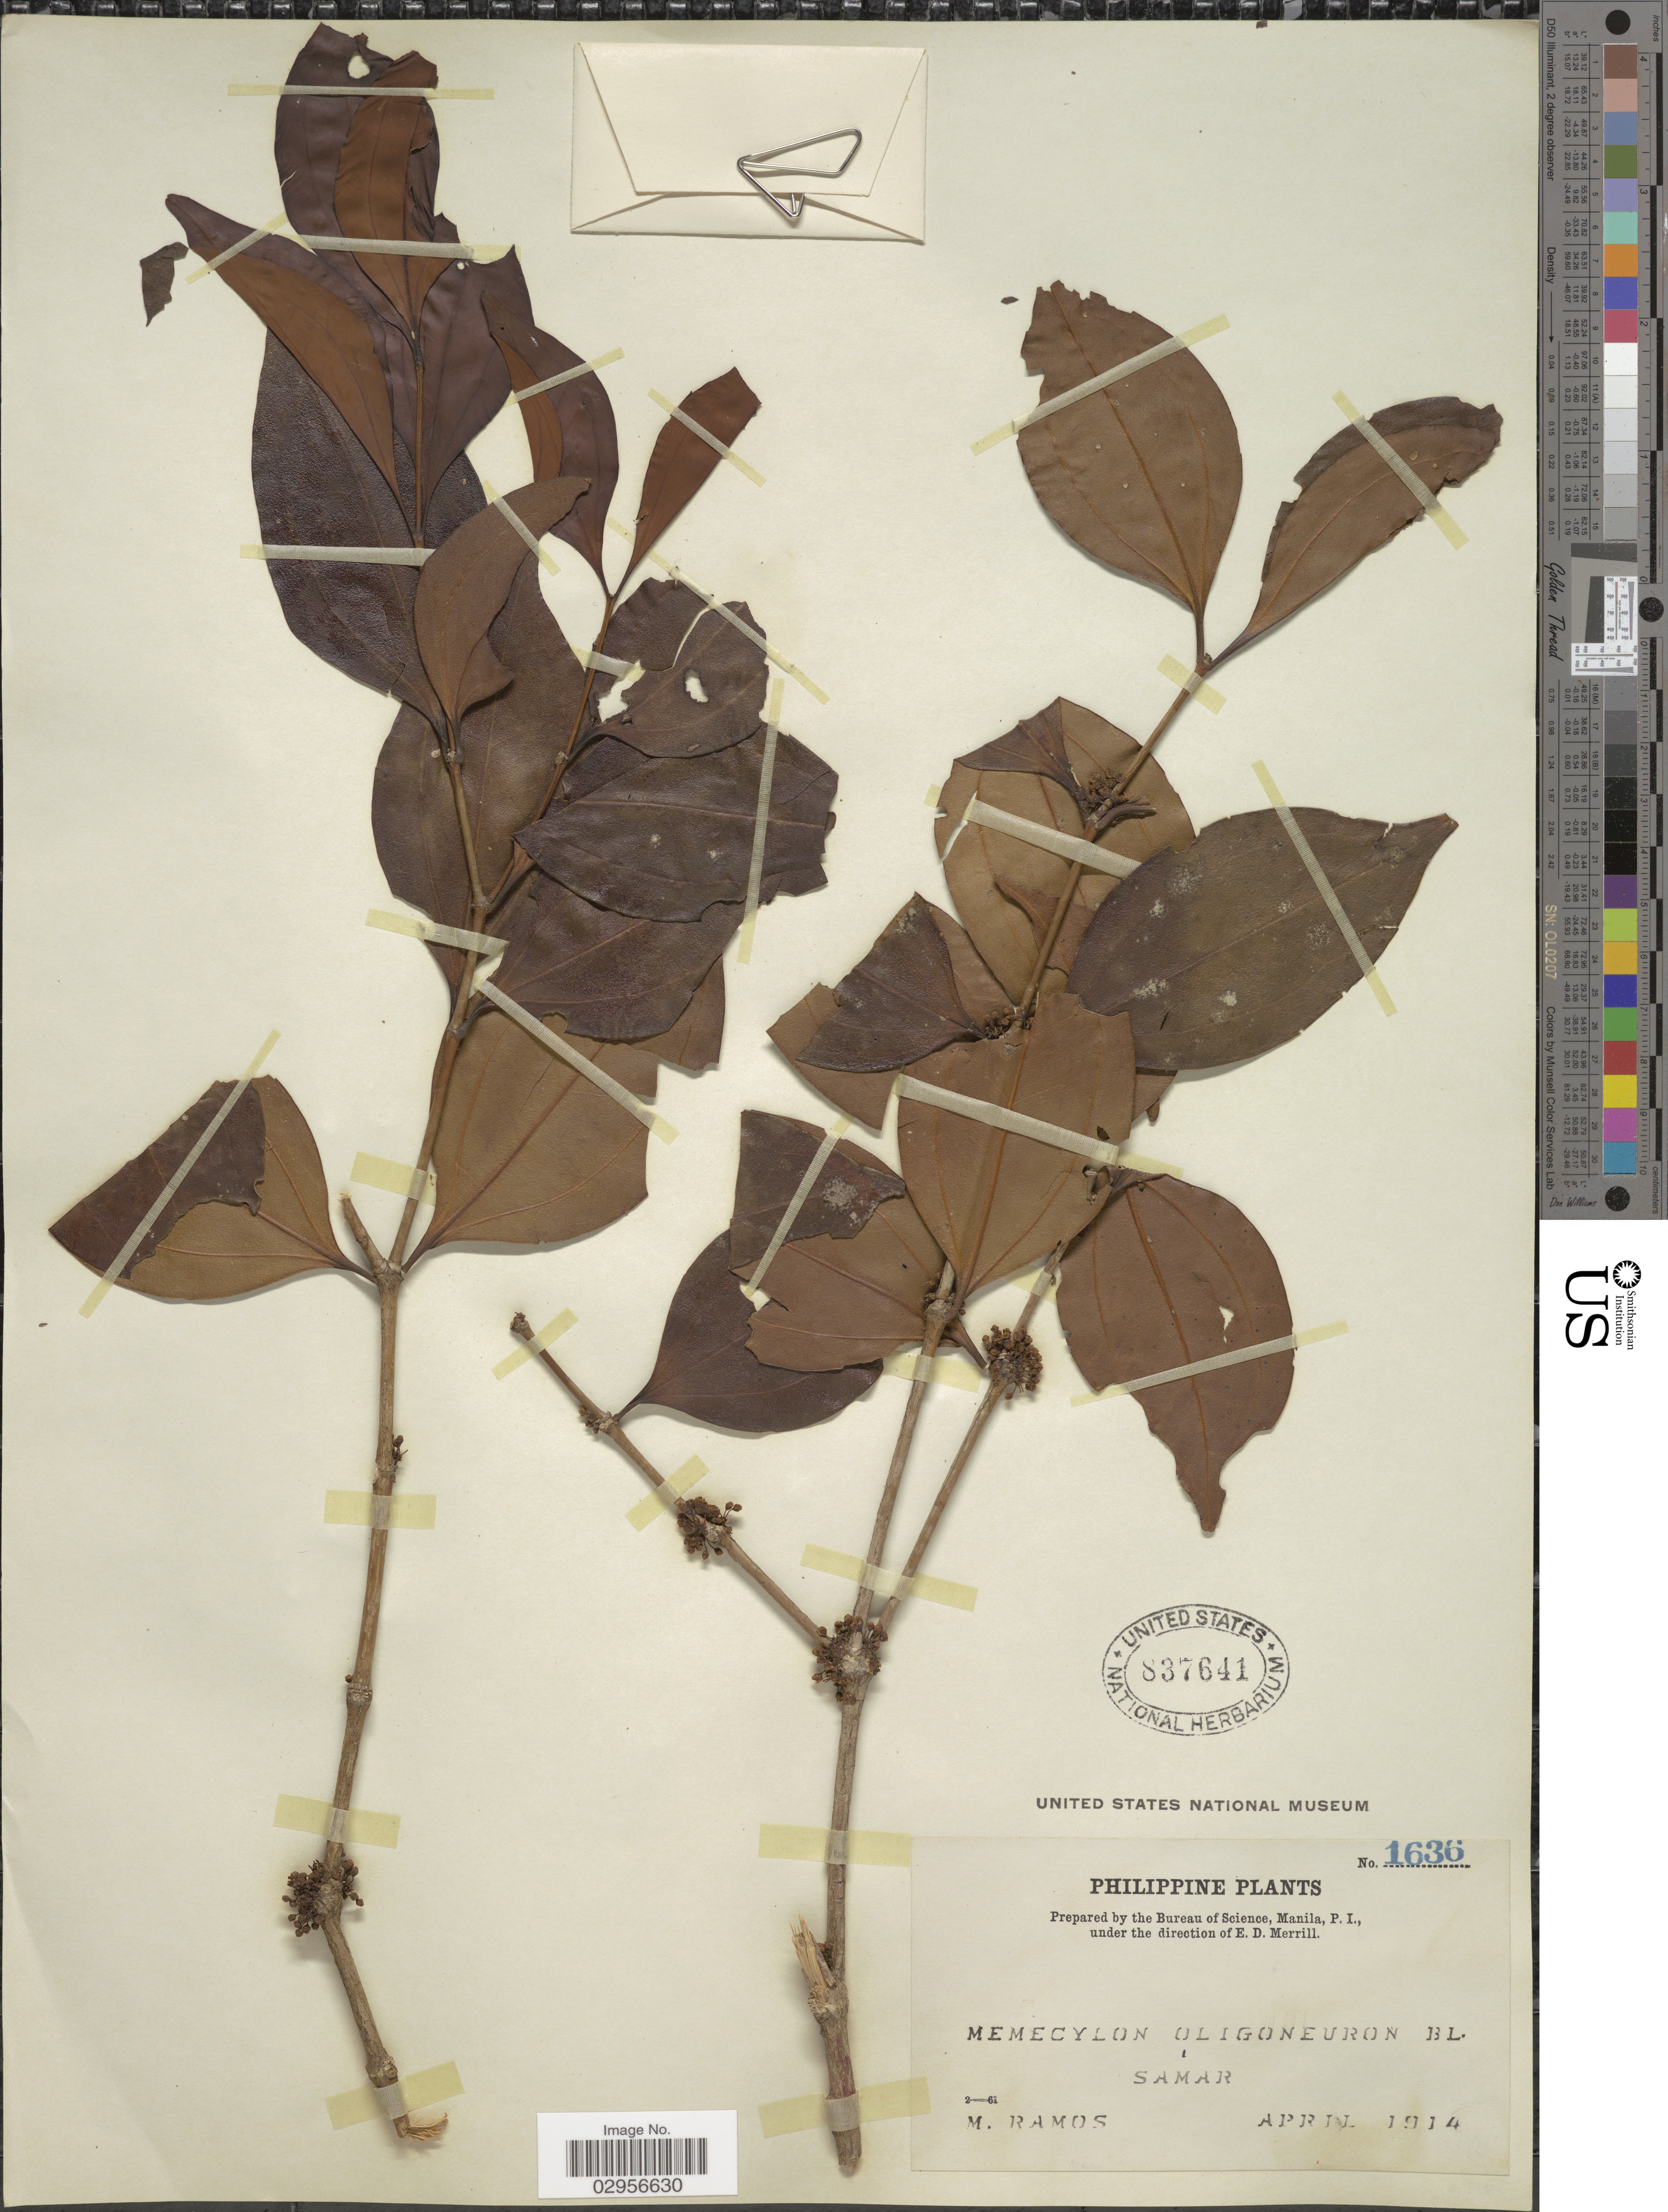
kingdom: Plantae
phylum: Tracheophyta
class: Magnoliopsida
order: Myrtales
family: Melastomataceae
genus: Lijndenia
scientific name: Lijndenia laurina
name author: Zoll. & Moritzi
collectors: M. Ramos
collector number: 1636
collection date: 1914-04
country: Philippines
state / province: Eastern Visayas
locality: Samar.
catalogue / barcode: US 837641